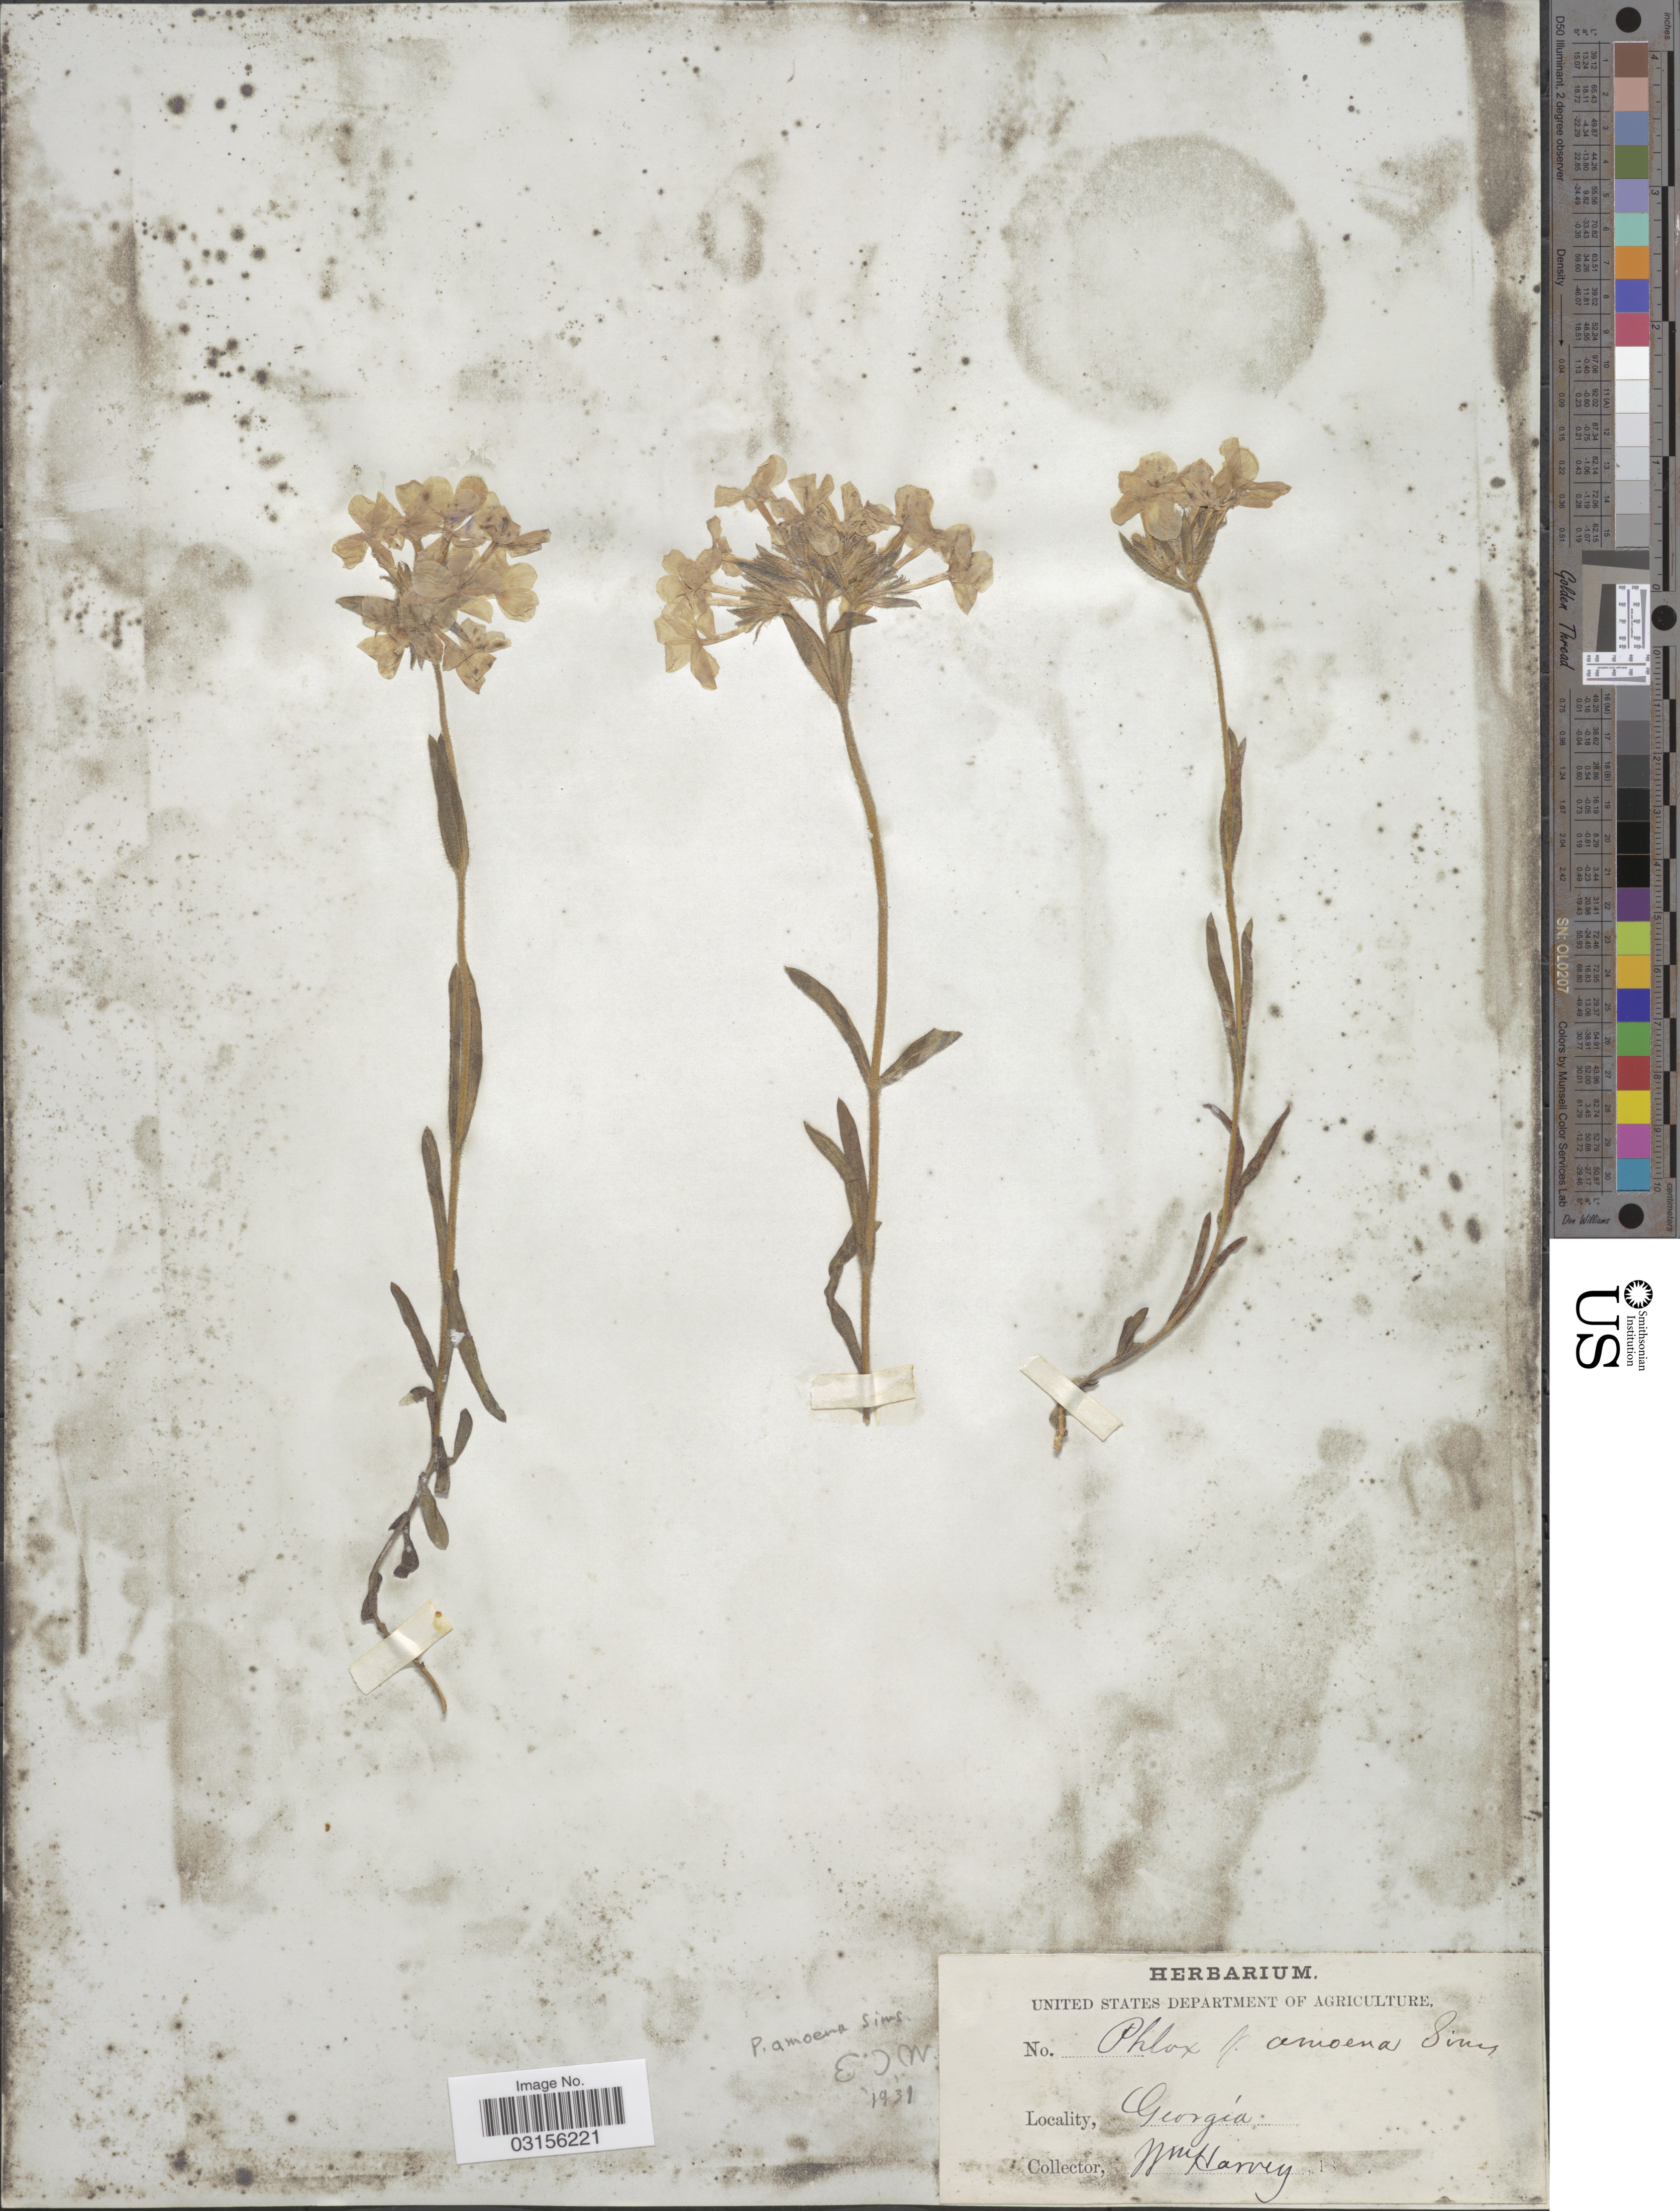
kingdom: Plantae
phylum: Tracheophyta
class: Magnoliopsida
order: Ericales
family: Polemoniaceae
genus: Phlox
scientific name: Phlox amoena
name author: Sims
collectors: W. Harvey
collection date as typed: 18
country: United States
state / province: Georgia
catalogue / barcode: US 103123